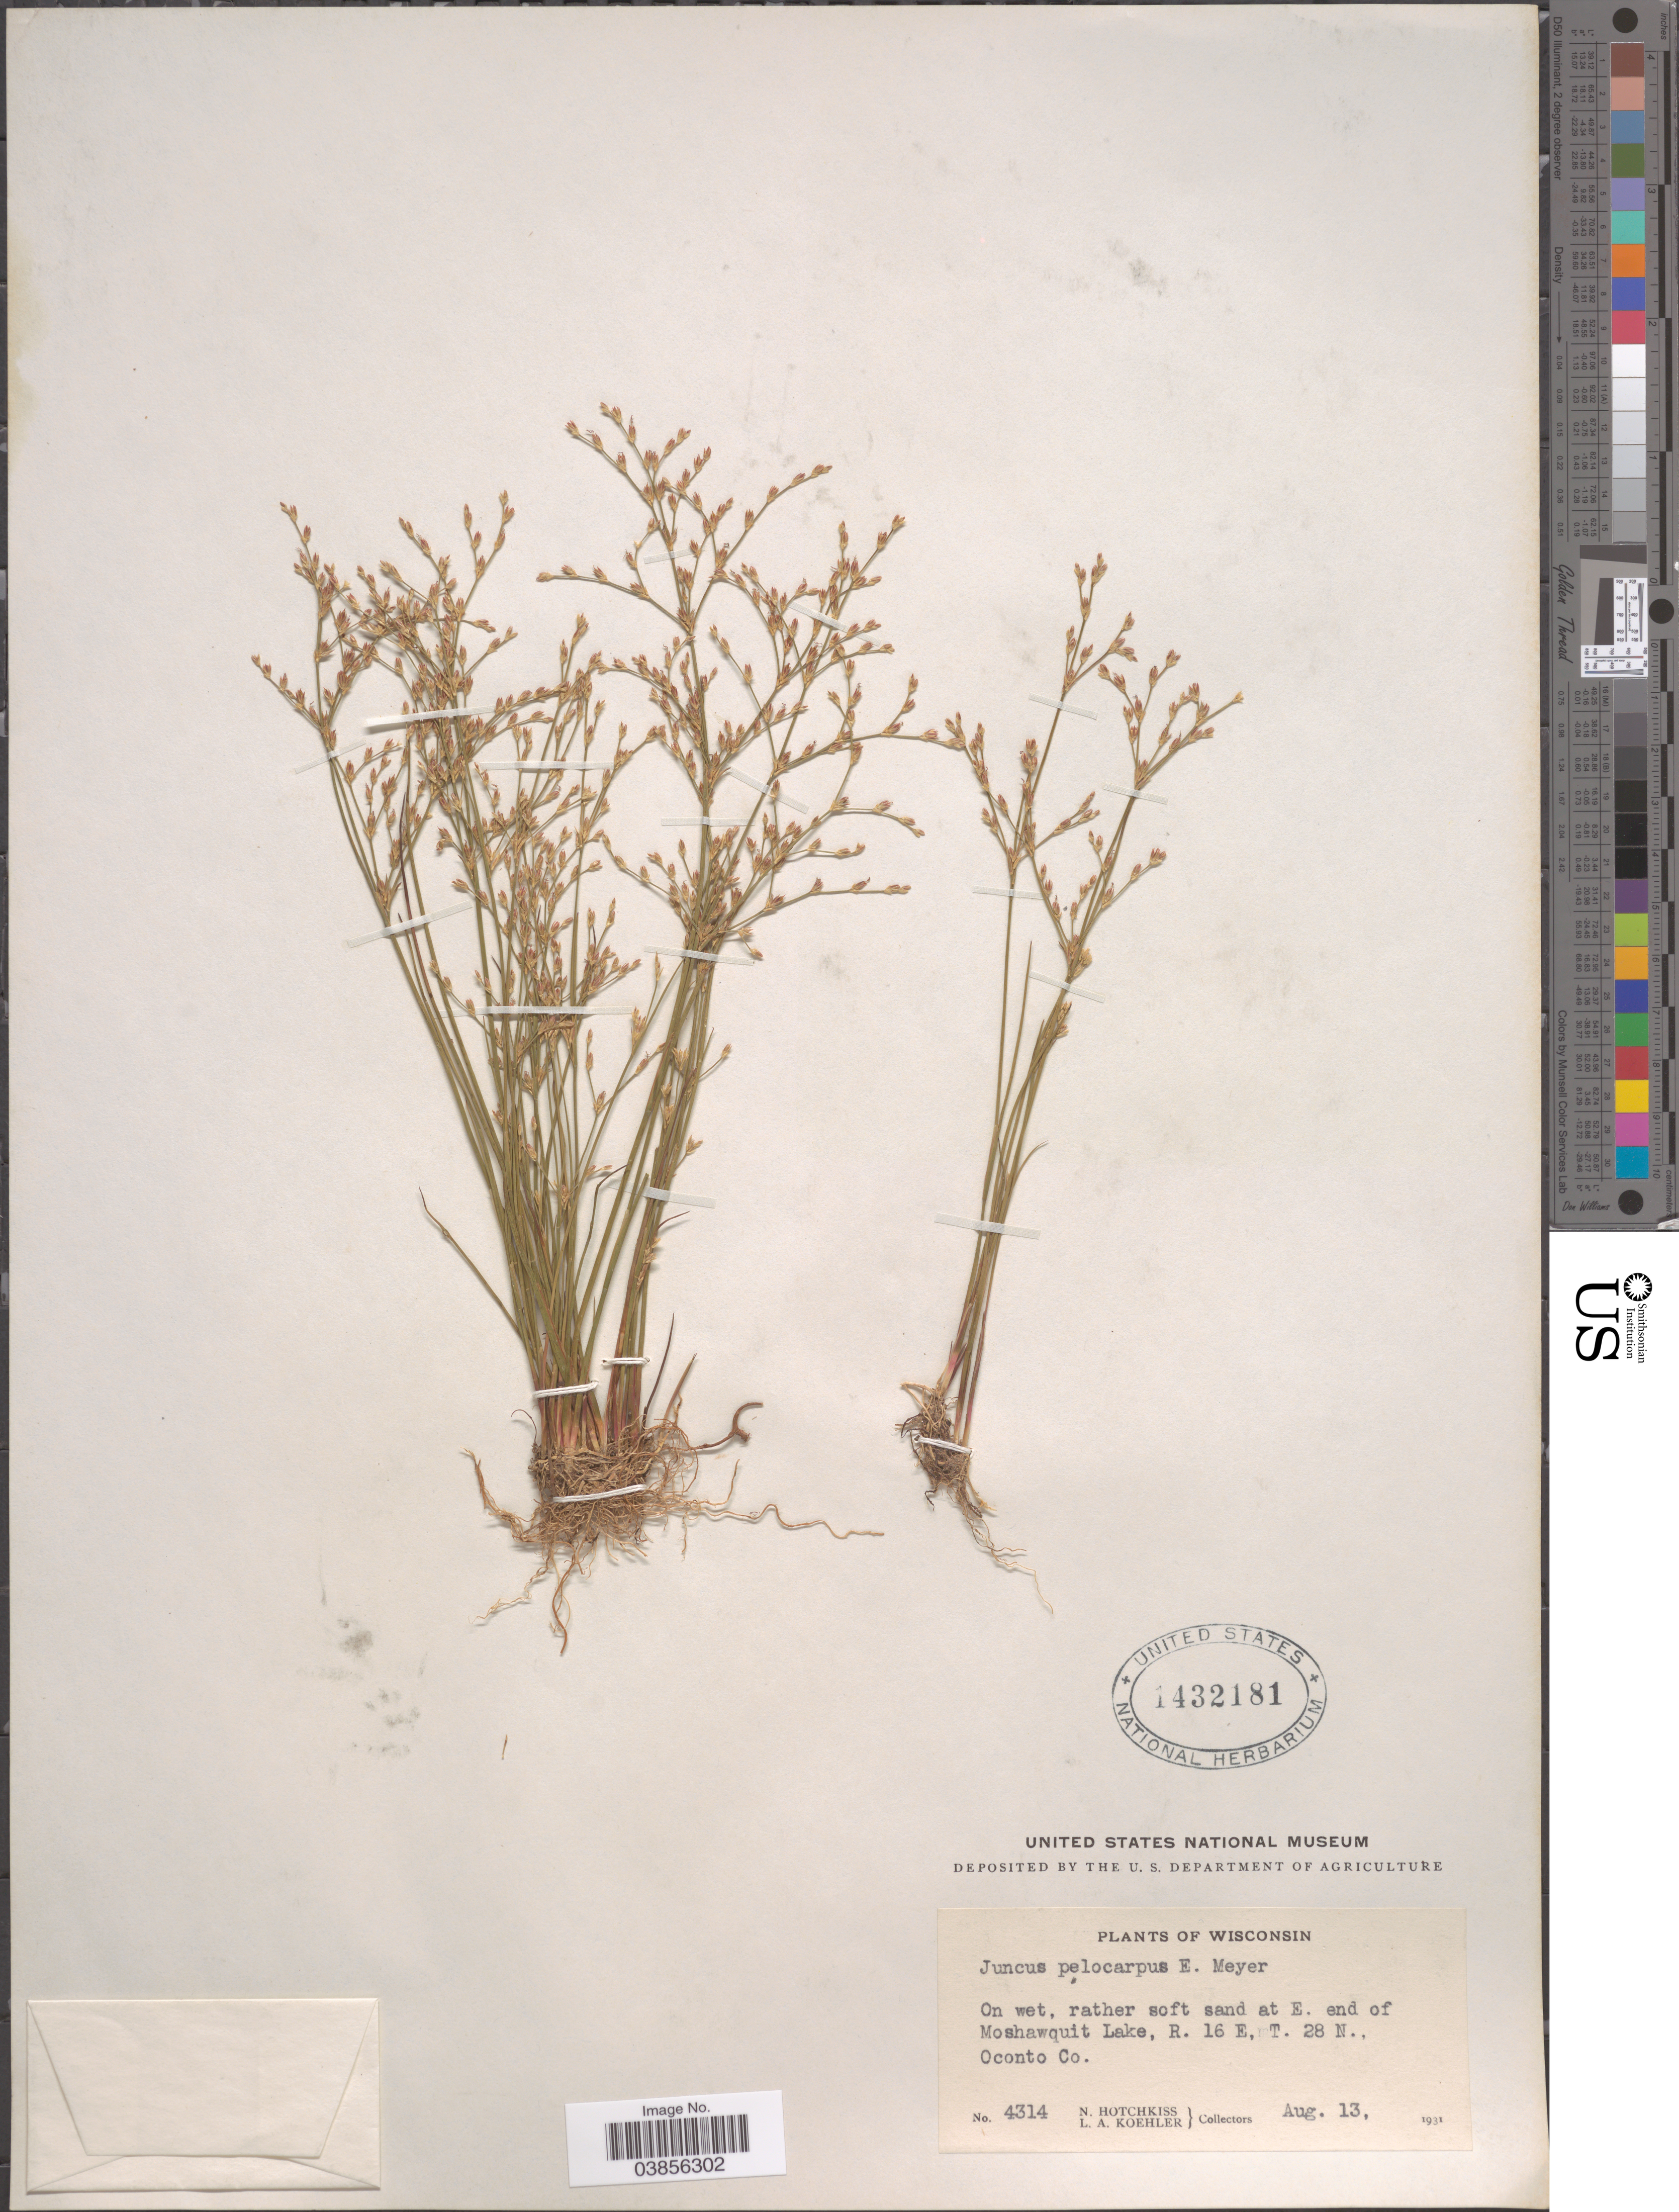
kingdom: Plantae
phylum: Tracheophyta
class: Liliopsida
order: Poales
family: Juncaceae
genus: Juncus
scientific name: Juncus pelocarpus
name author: E. Mey.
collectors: N. Hotchkiss & L. Koehler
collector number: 4314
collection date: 1931-08-13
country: United States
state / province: Wisconsin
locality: At E. end of Moshawquit Lake, R. 16 E, T. 28 N., Oconto Co.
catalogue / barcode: US 1432181